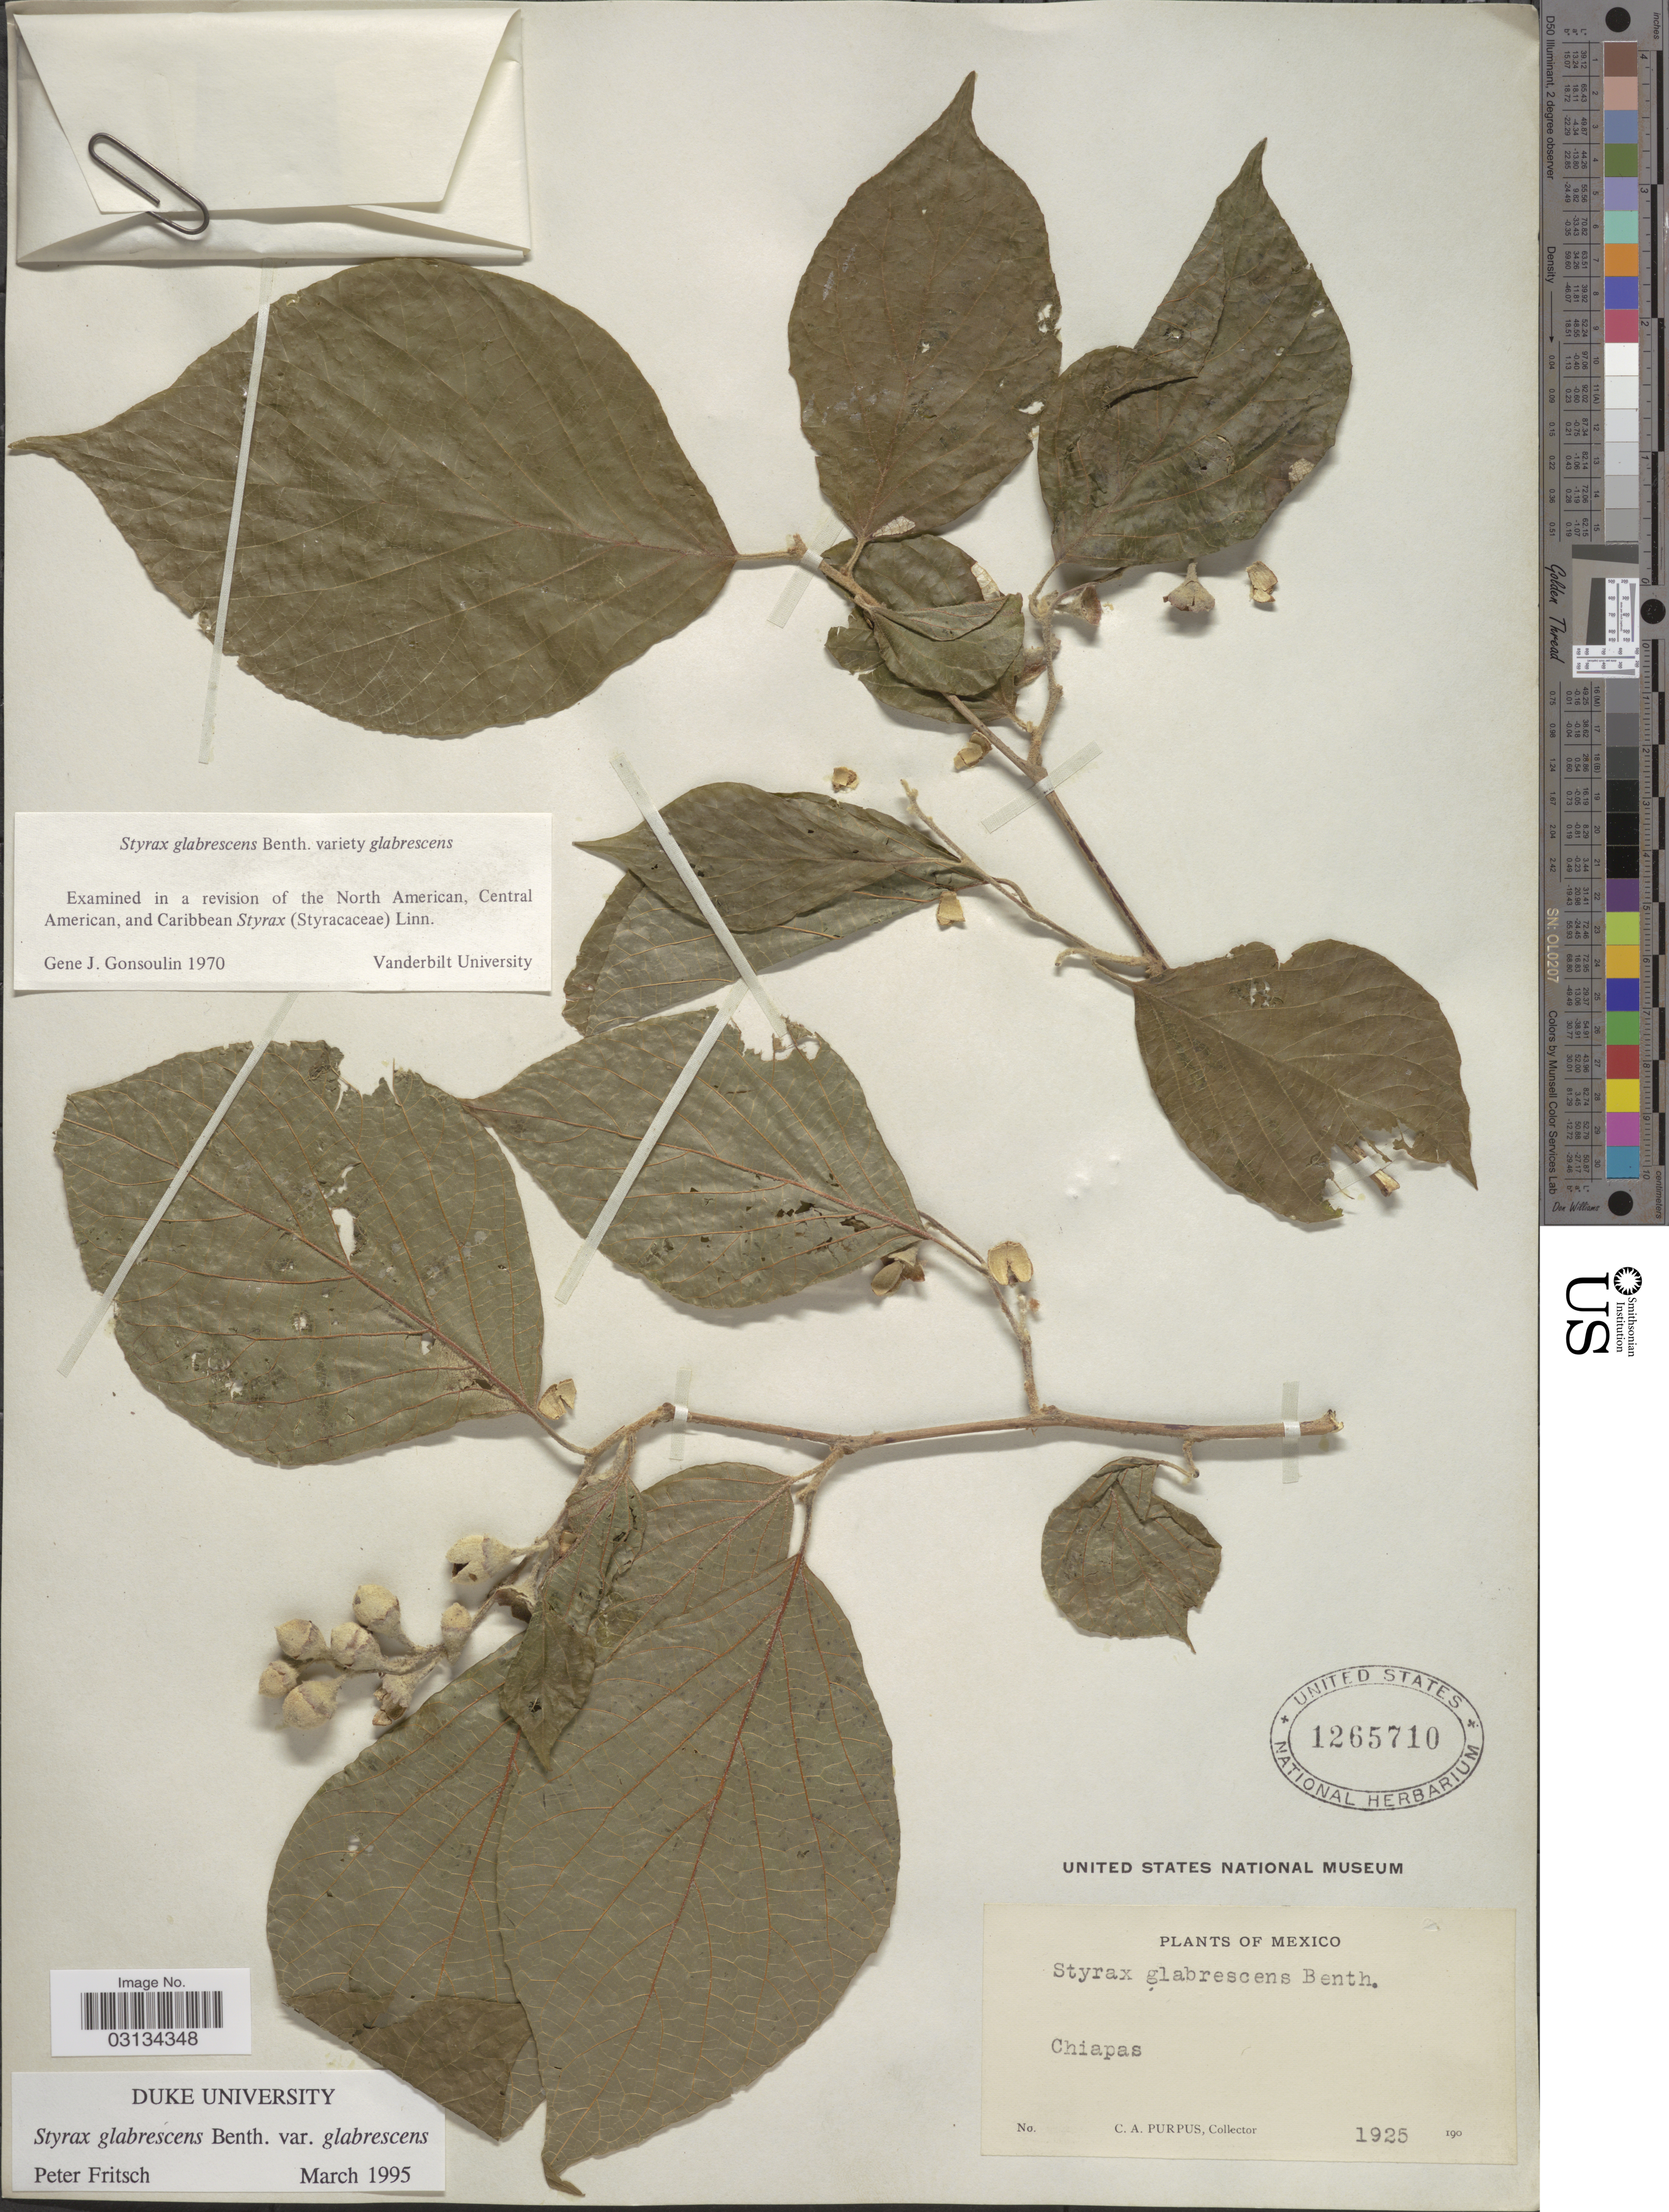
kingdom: Plantae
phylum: Tracheophyta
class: Magnoliopsida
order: Ericales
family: Styracaceae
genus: Styrax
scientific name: Styrax glabrescens Benth. var. glabrescens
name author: Benth.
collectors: C. A. Purpus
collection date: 1925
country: Mexico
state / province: Chiapas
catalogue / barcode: US 1265710